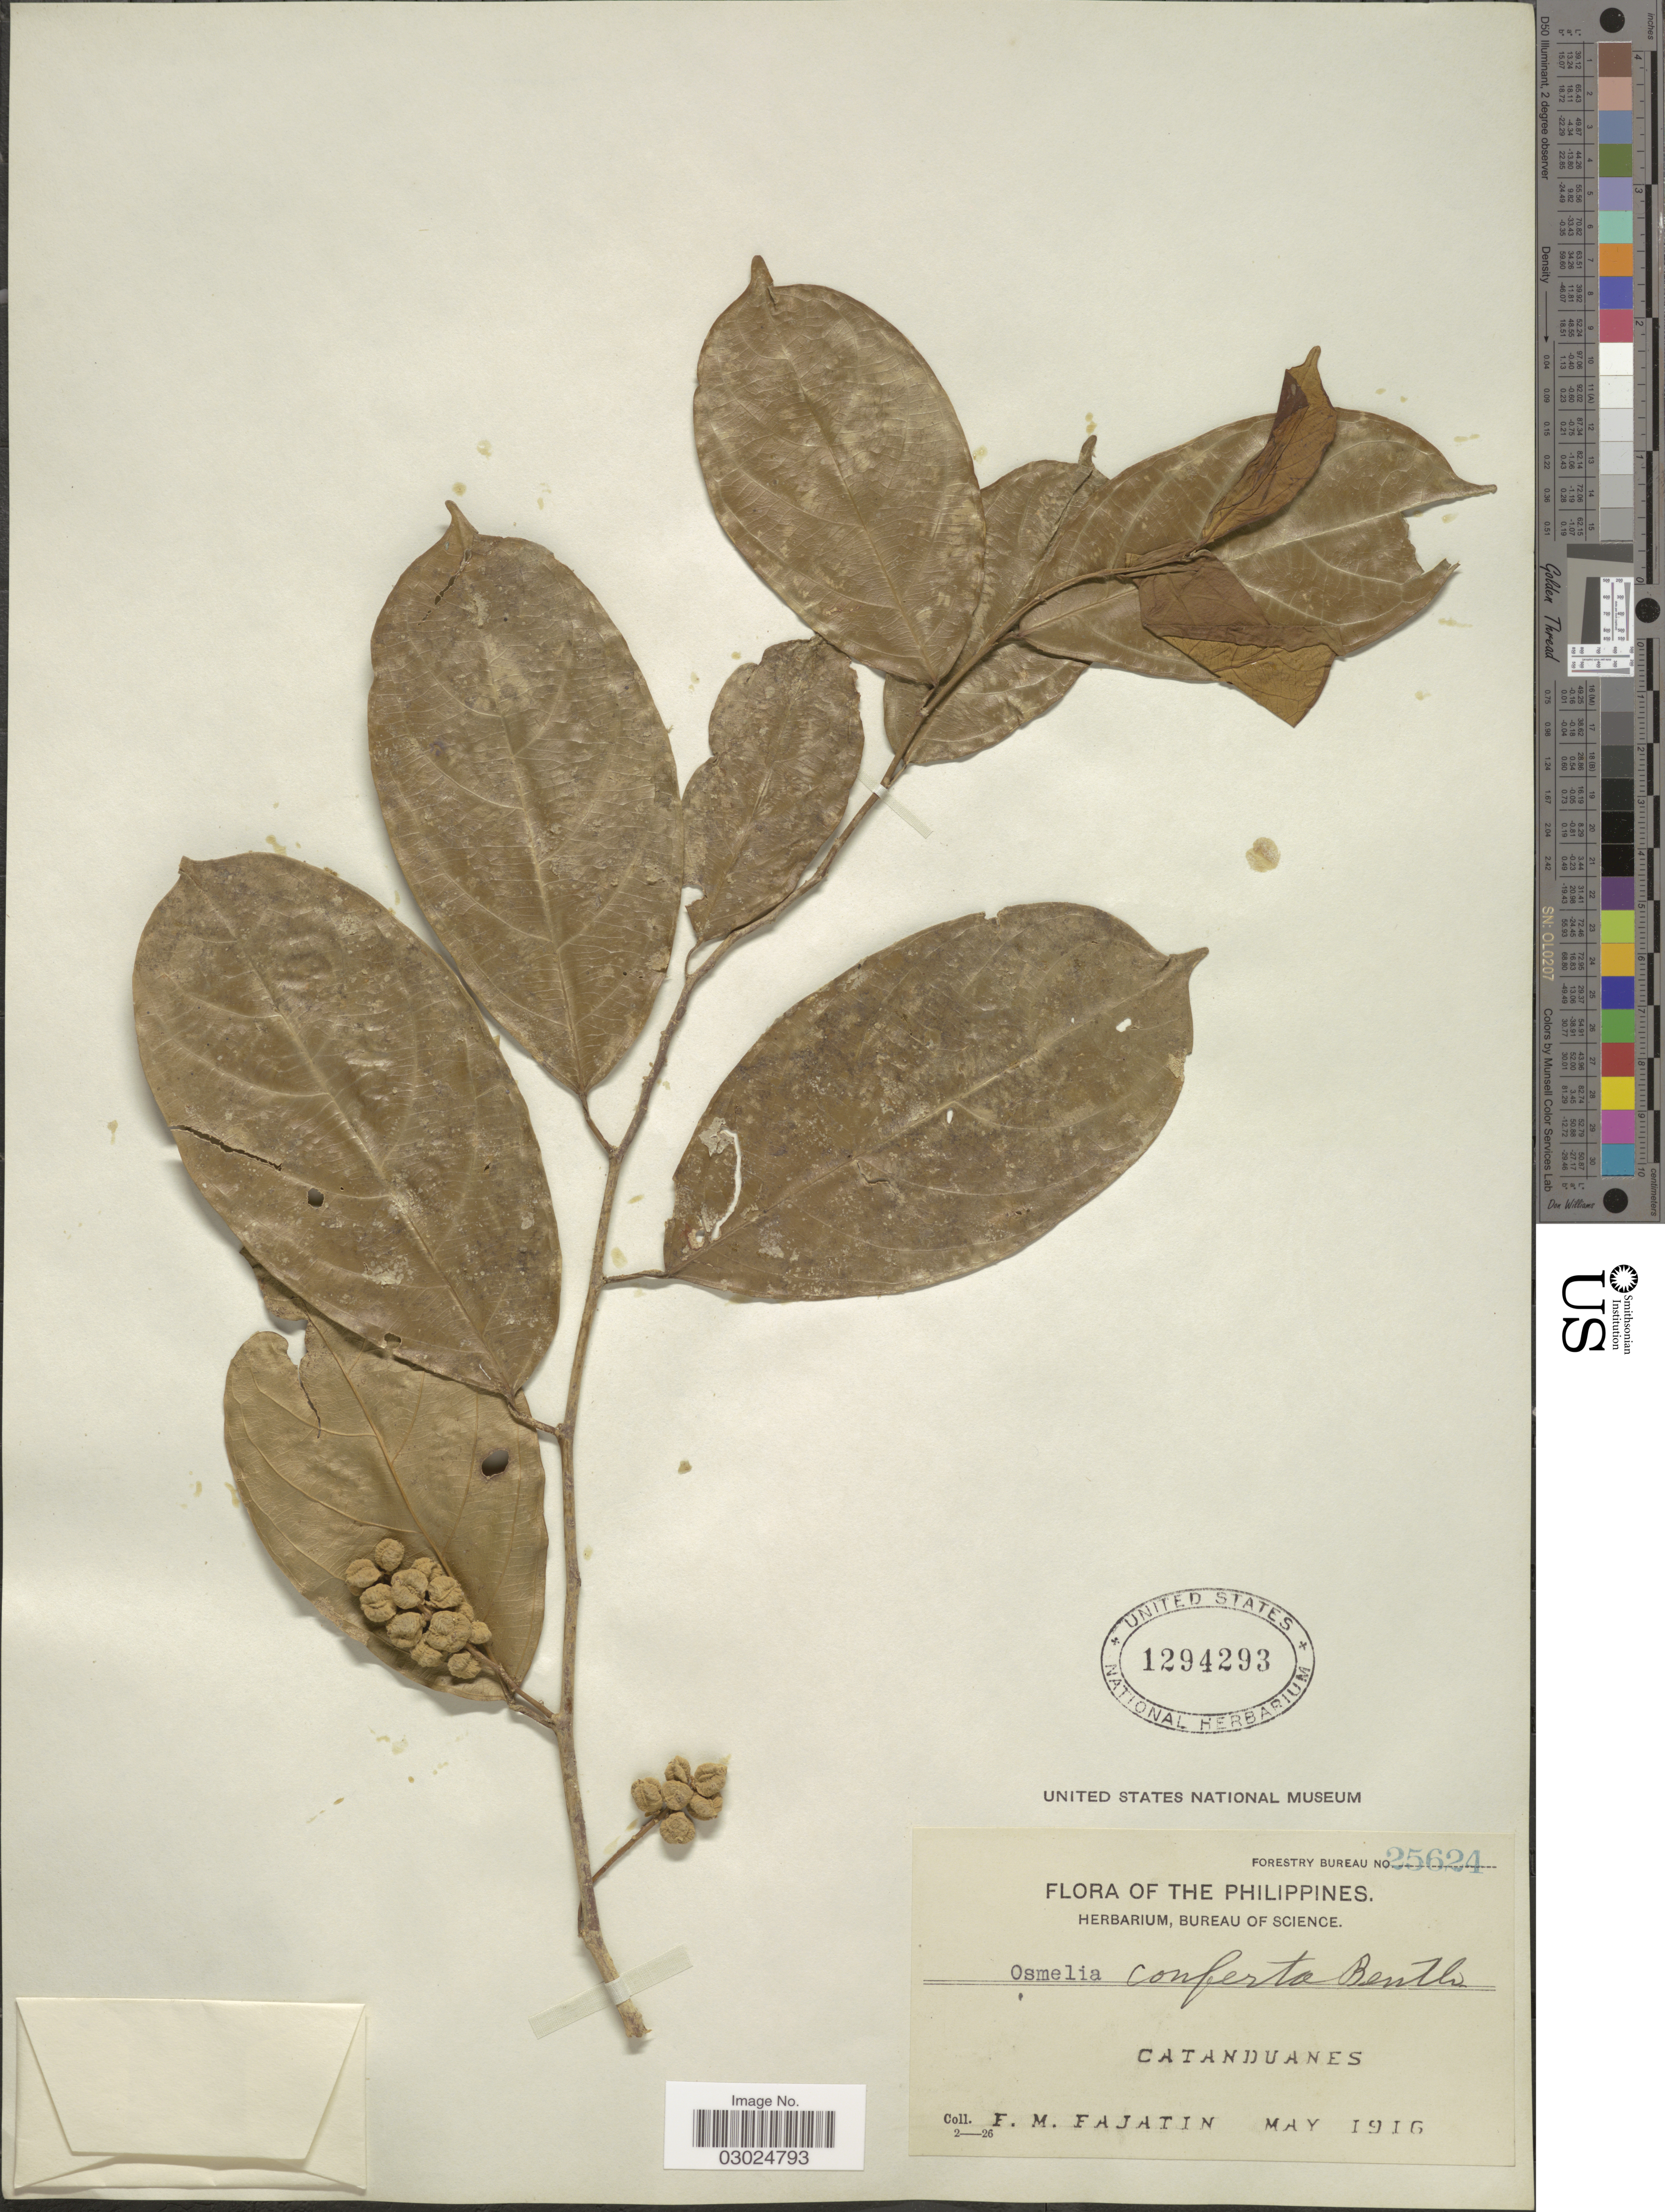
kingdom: Plantae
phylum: Tracheophyta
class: Magnoliopsida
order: Malpighiales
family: Salicaceae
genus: Osmelia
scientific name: Osmelia conferta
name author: Benth.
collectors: F. Fajatin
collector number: Forestry Bureau 25624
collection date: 1916-05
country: Philippines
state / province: Bicol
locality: Catanduanes.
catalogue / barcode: US 1294293